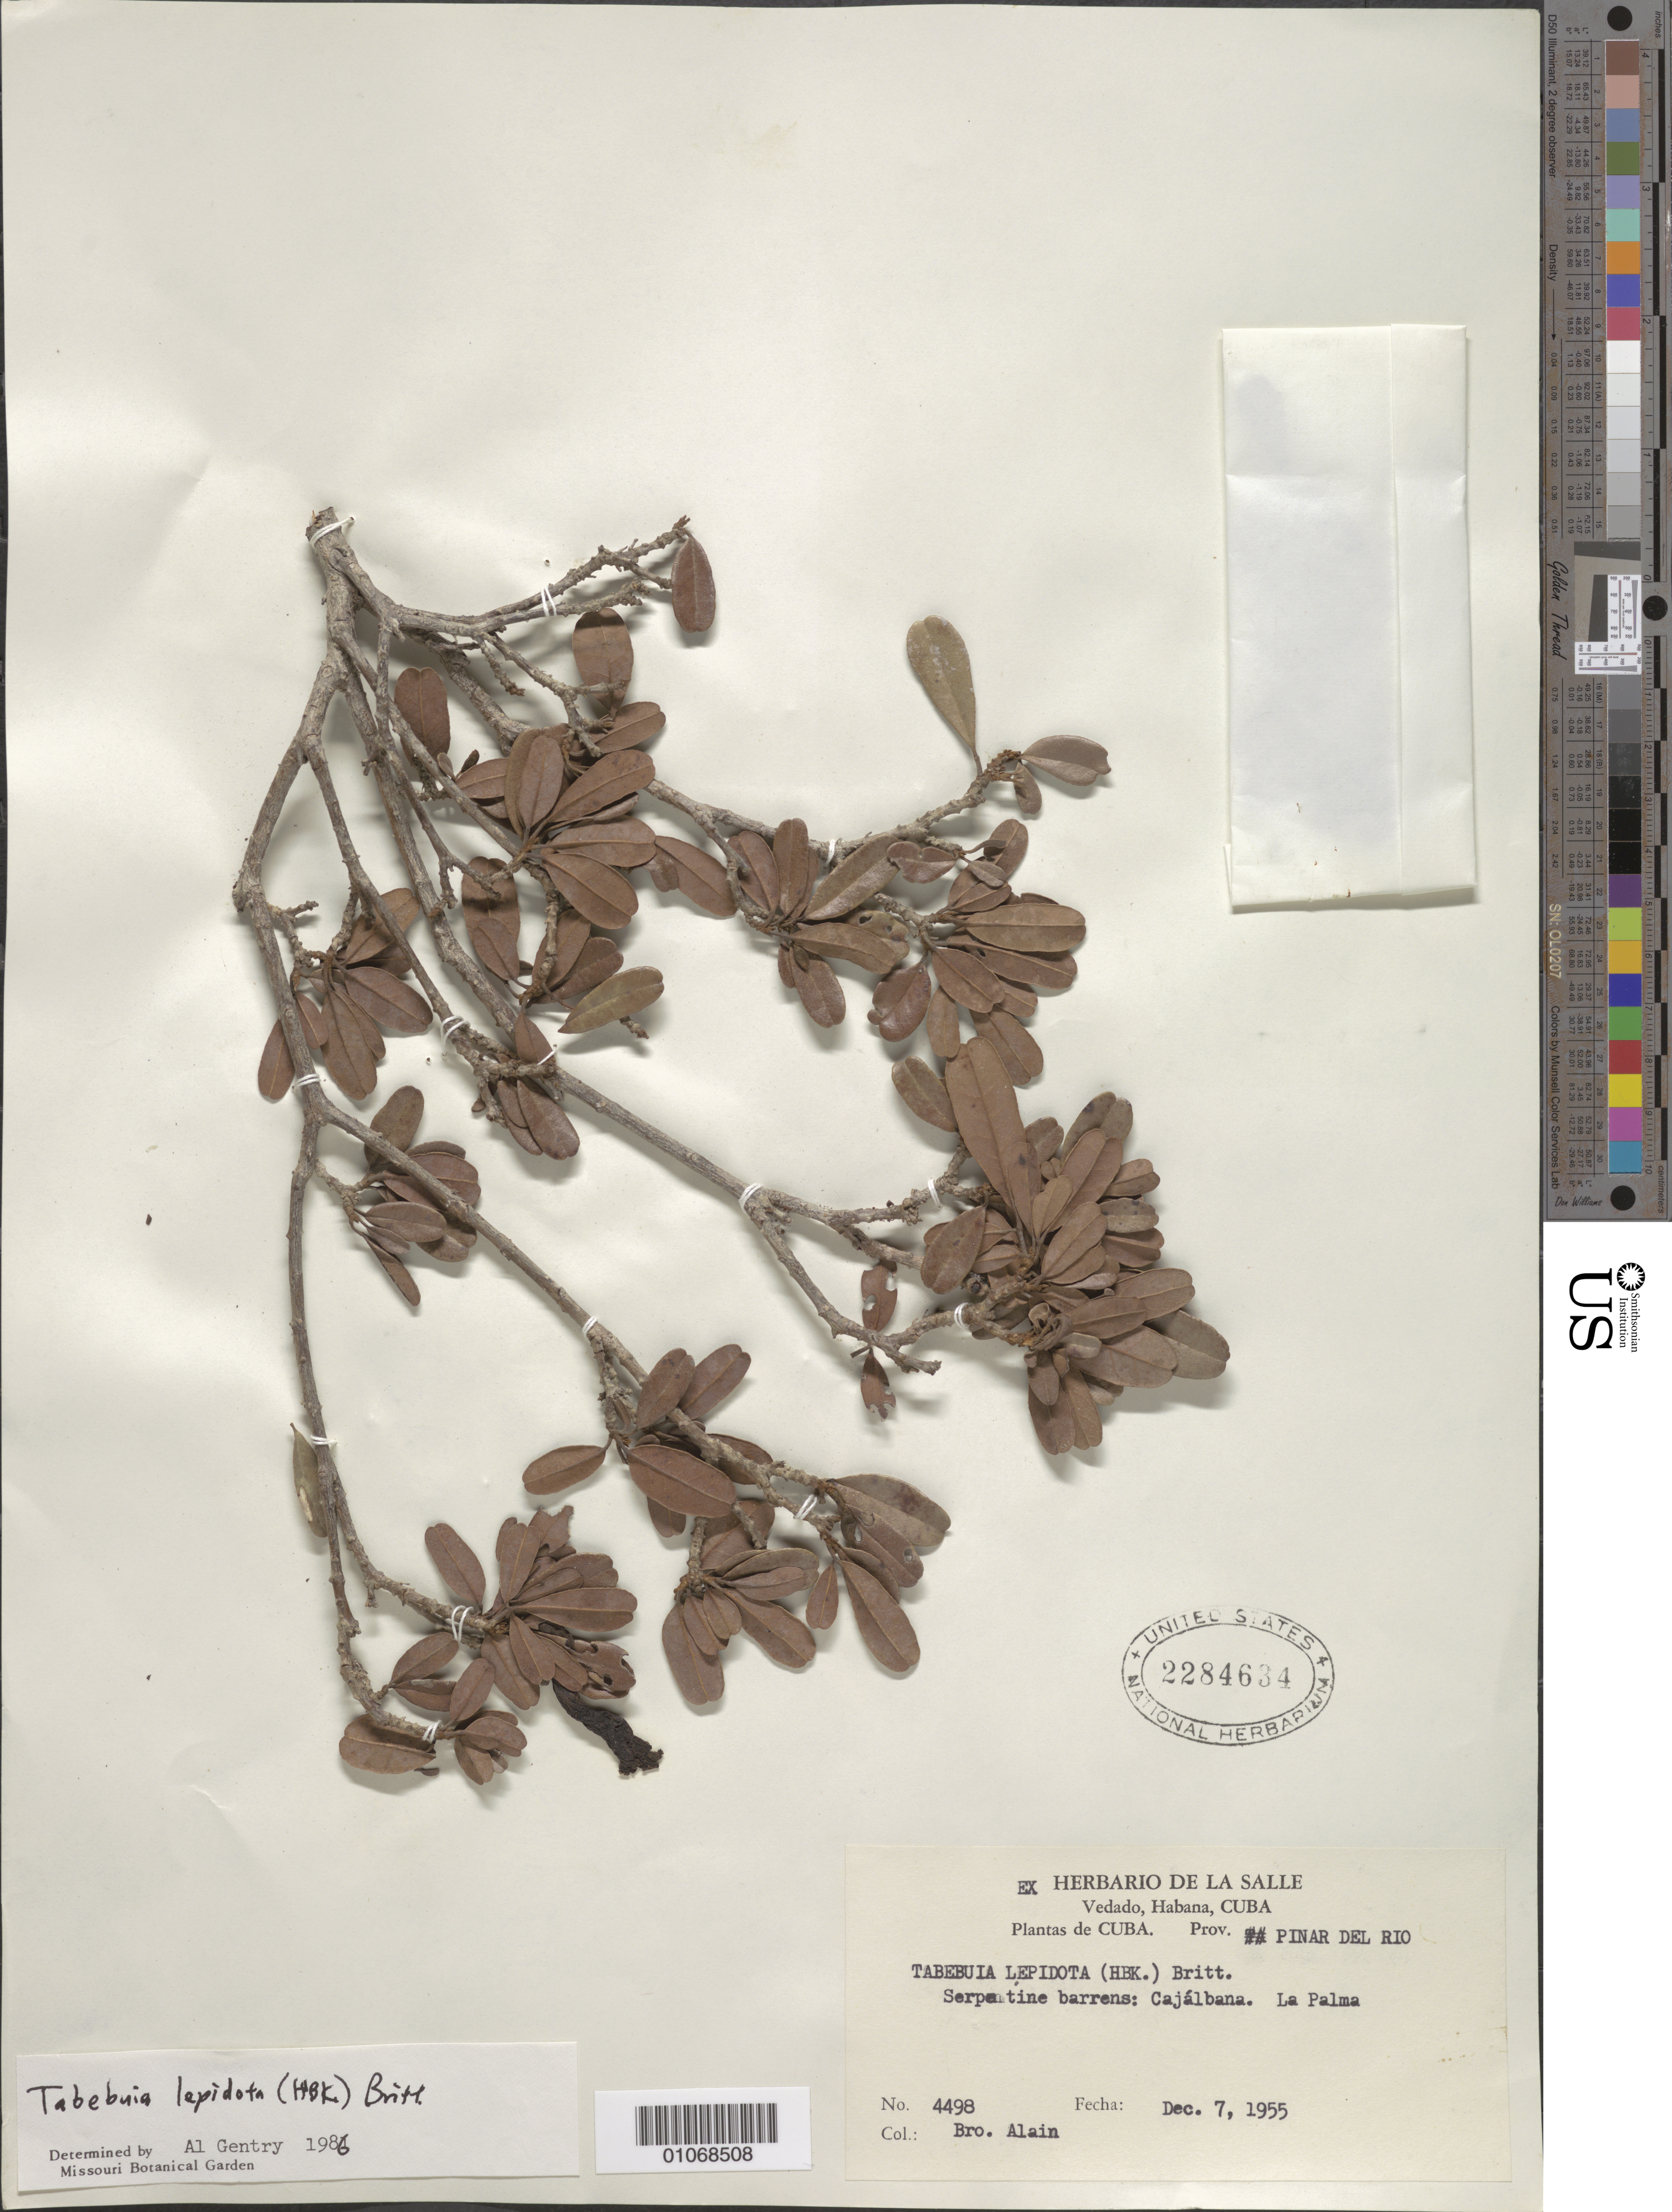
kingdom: Plantae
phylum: Tracheophyta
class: Magnoliopsida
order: Lamiales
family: Bignoniaceae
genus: Tabebuia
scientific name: Tabebuia lepidota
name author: (Kunth) Britton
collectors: A. H. Liogier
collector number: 4498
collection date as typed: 07 Dec 1955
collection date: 1955-12-07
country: Cuba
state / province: Pinar del Rio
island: Cuba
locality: Serpentine barrens, Cajalbana, La Palma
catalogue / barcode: US 2284634